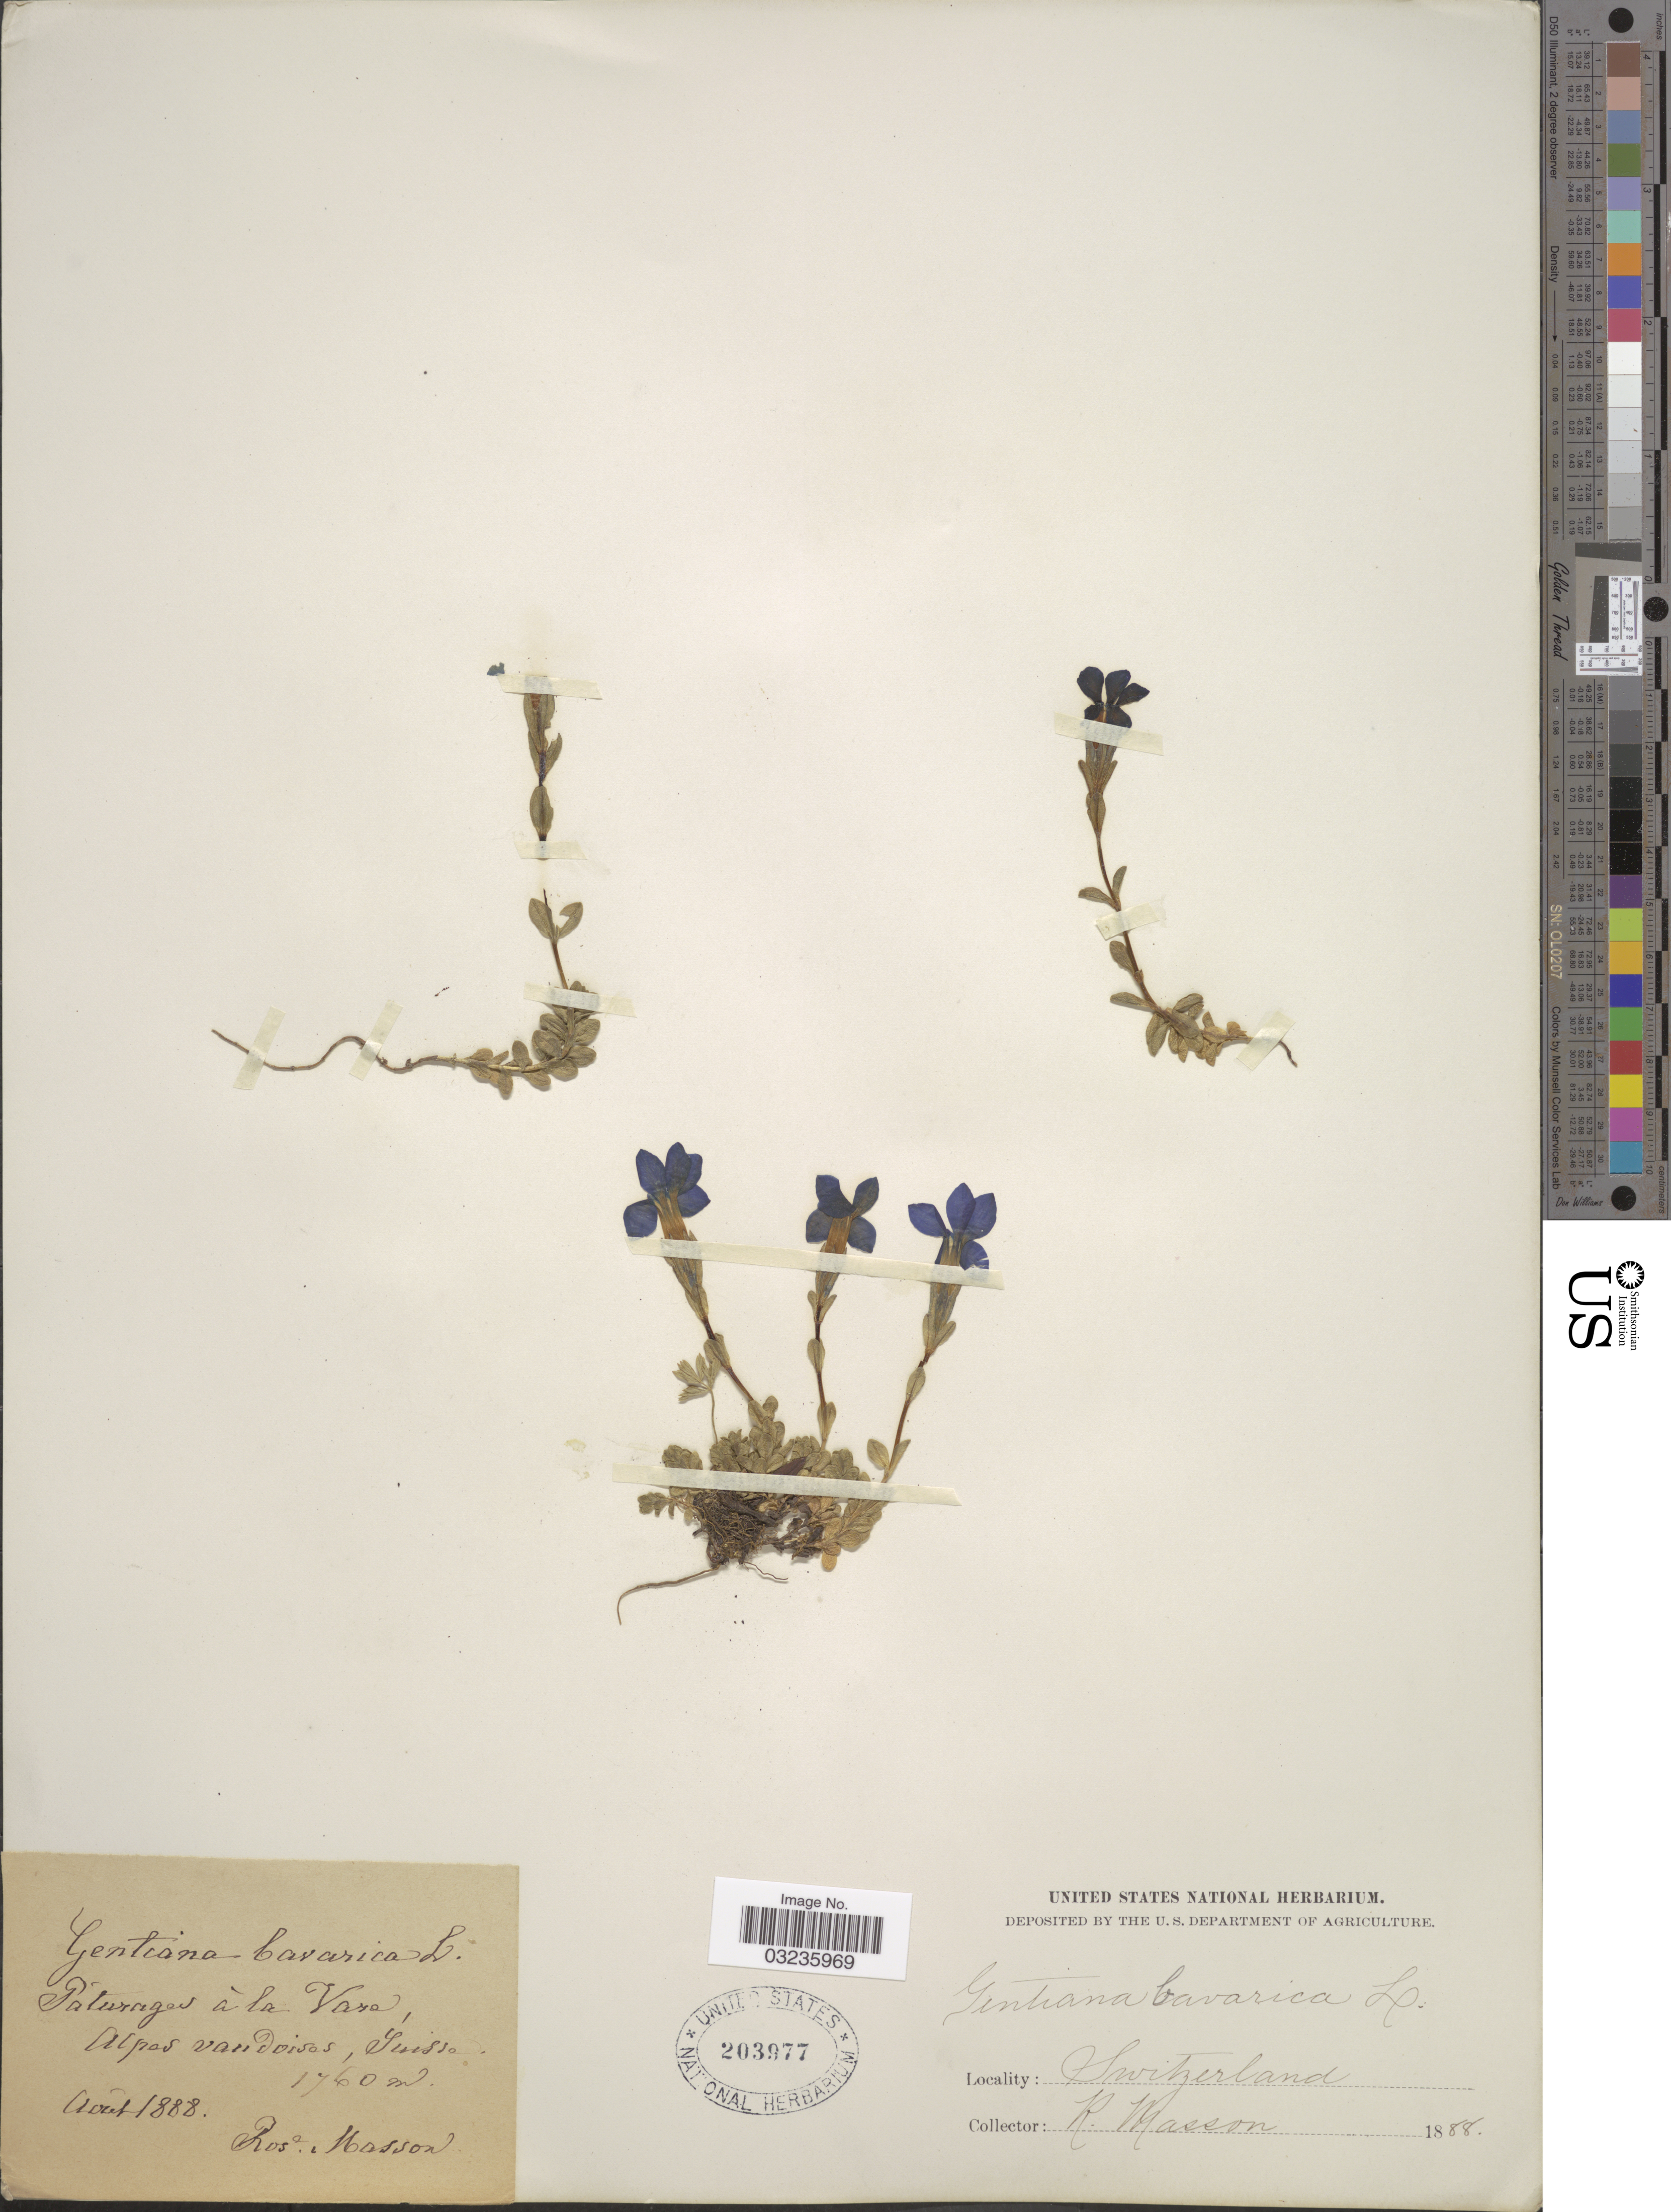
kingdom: Plantae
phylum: Tracheophyta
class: Magnoliopsida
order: Gentianales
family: Gentianaceae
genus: Gentiana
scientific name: Gentiana bavarica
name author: L.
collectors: R. Masson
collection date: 1888-08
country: Switzerland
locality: Paturages à la Vare, Alpes vandoisas, Suisse.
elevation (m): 1760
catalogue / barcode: US 203977